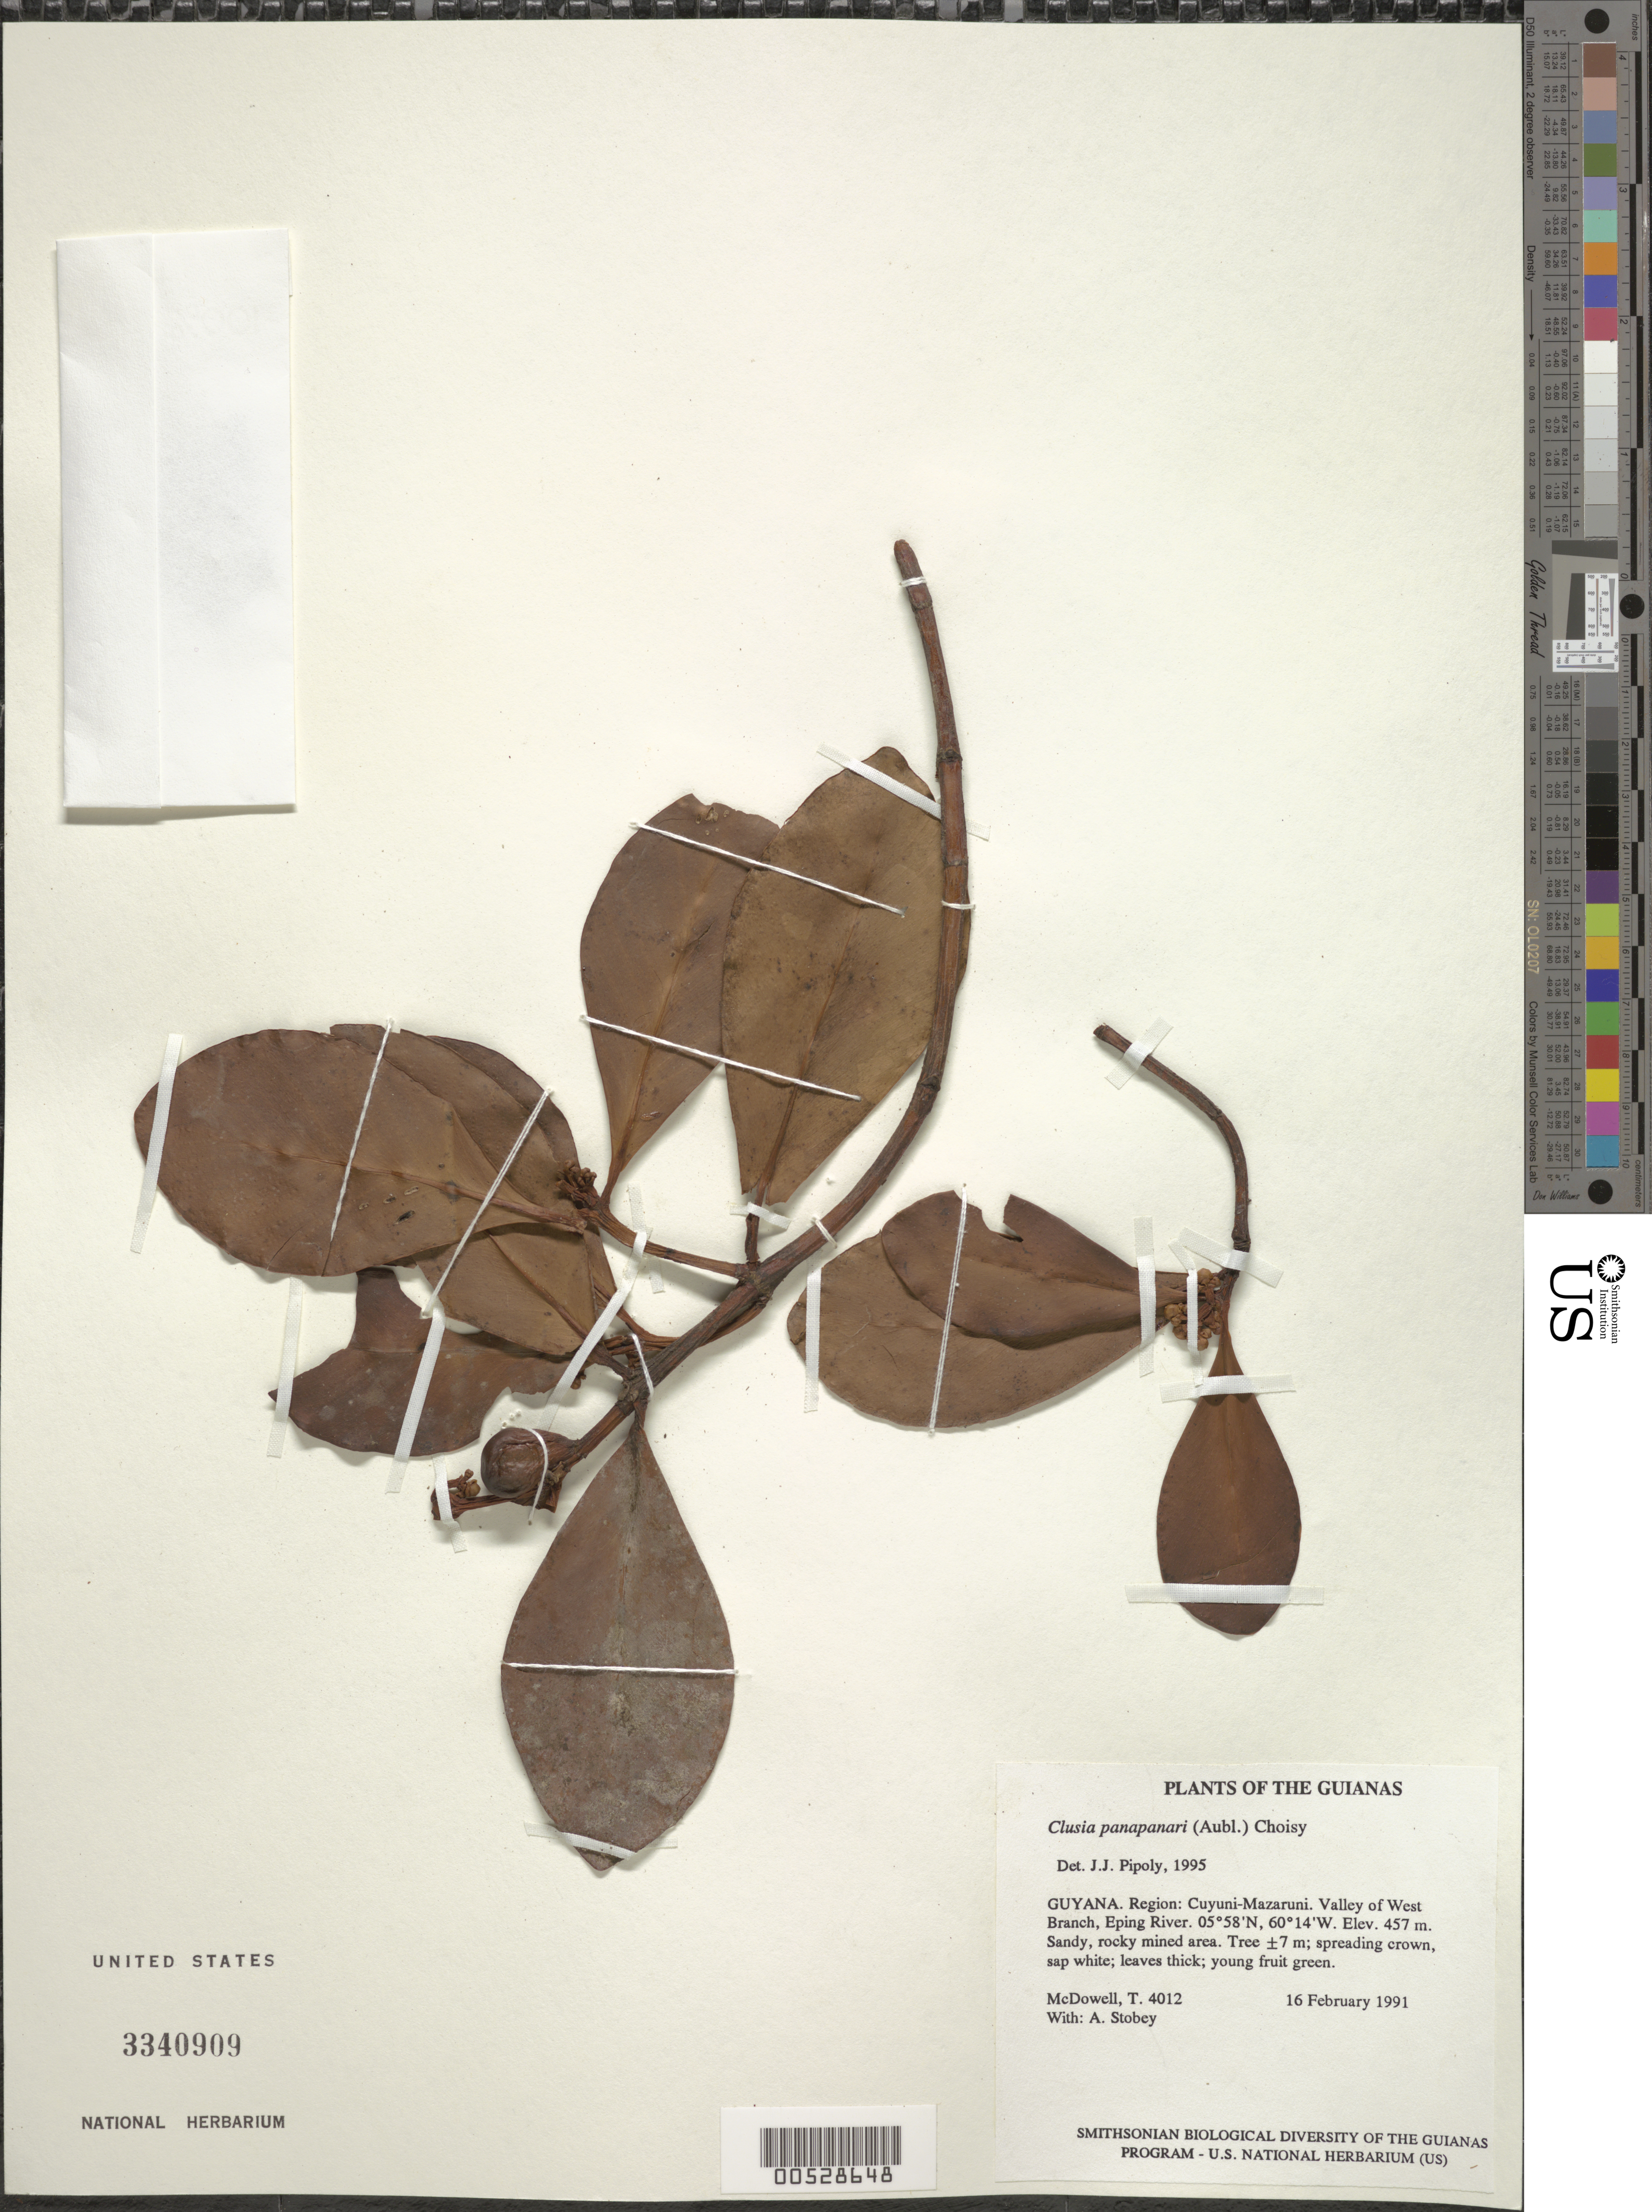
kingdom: Plantae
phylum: Tracheophyta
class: Magnoliopsida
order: Malpighiales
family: Clusiaceae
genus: Clusia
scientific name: Clusia panapanari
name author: (Aubl.) Choisy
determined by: Pipoly, J. J., III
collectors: T. McDowell & A. Stobey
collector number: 4012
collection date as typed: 16 February 1991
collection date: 1991-02-16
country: Guyana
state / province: Cuyuni-Mazaruni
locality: Valley of West Branch, Eping River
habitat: Sandy, rocky mined area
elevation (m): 457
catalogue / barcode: US 3340909